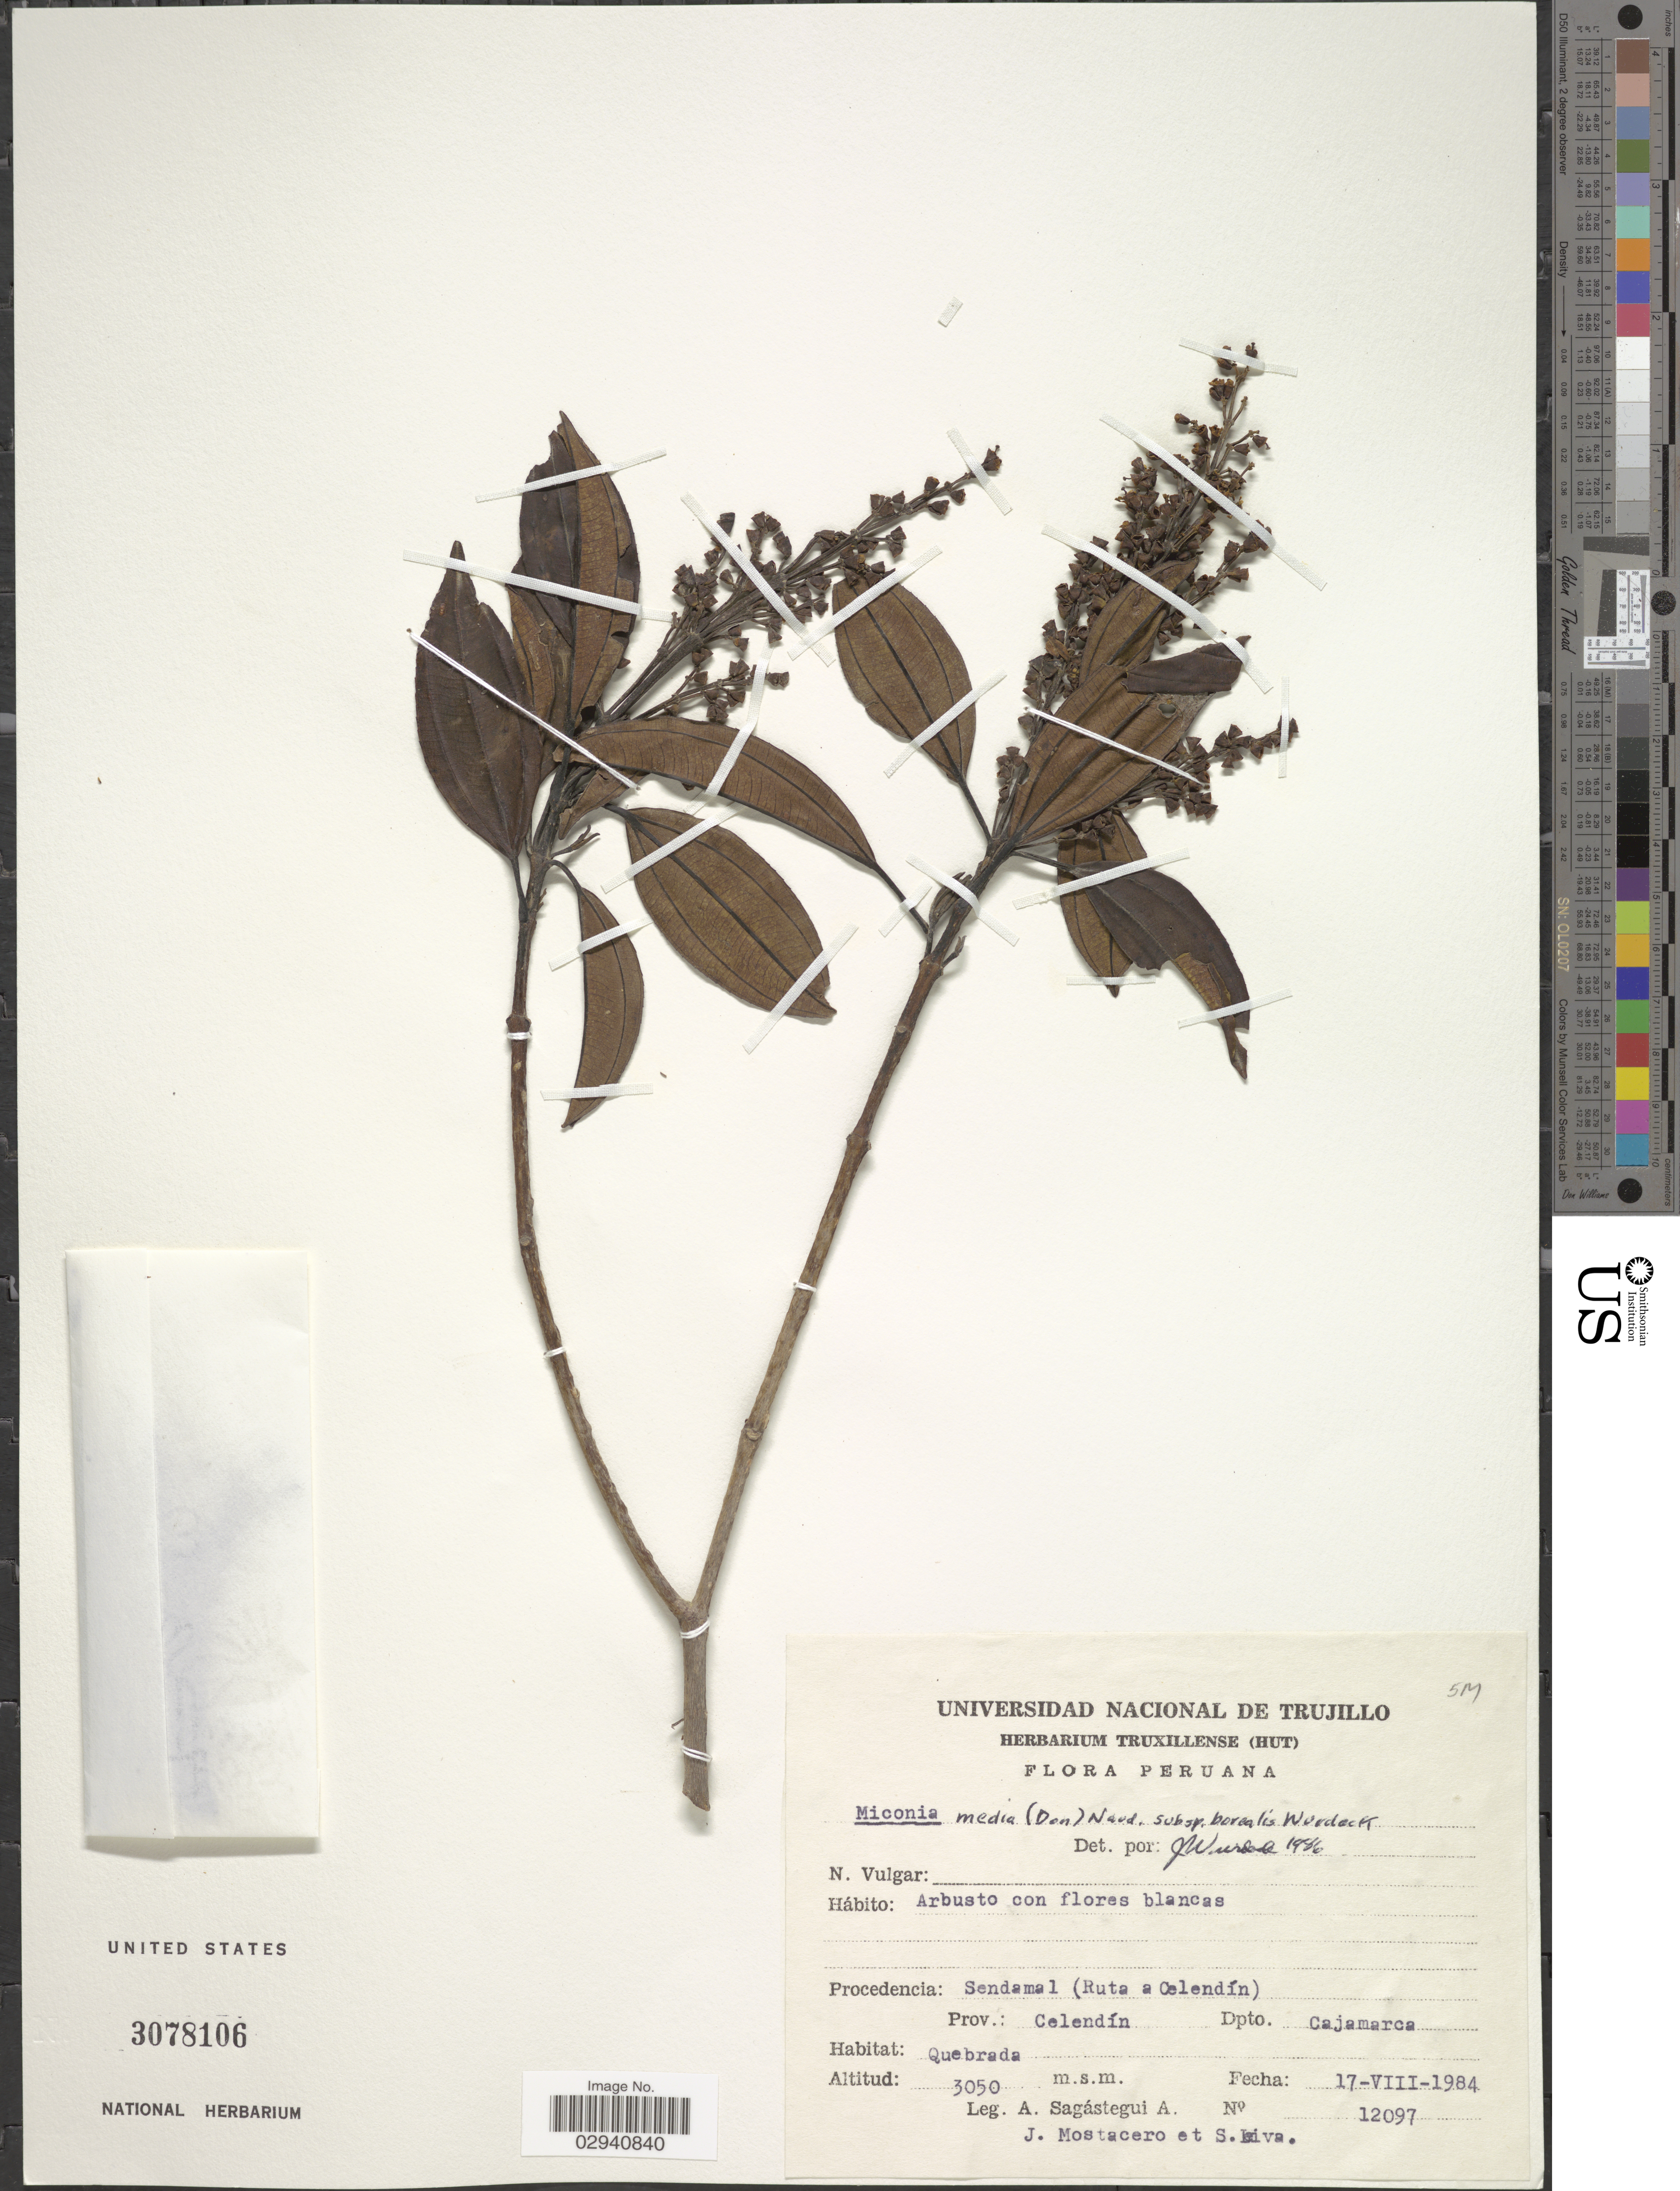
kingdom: Plantae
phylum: Tracheophyta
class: Magnoliopsida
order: Myrtales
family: Melastomataceae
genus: Miconia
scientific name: Miconia media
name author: (D. Don) Naudin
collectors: A. Sagástegui A., J. Mostacero & S. Leiva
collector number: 12097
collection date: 1984-08-17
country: Peru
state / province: Cajamarca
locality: Procedencia: Sendamal (Ruta a Celendín). Prov.: Celendín. Dpto. Cajamarca.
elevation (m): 3050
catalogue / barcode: US 3078106